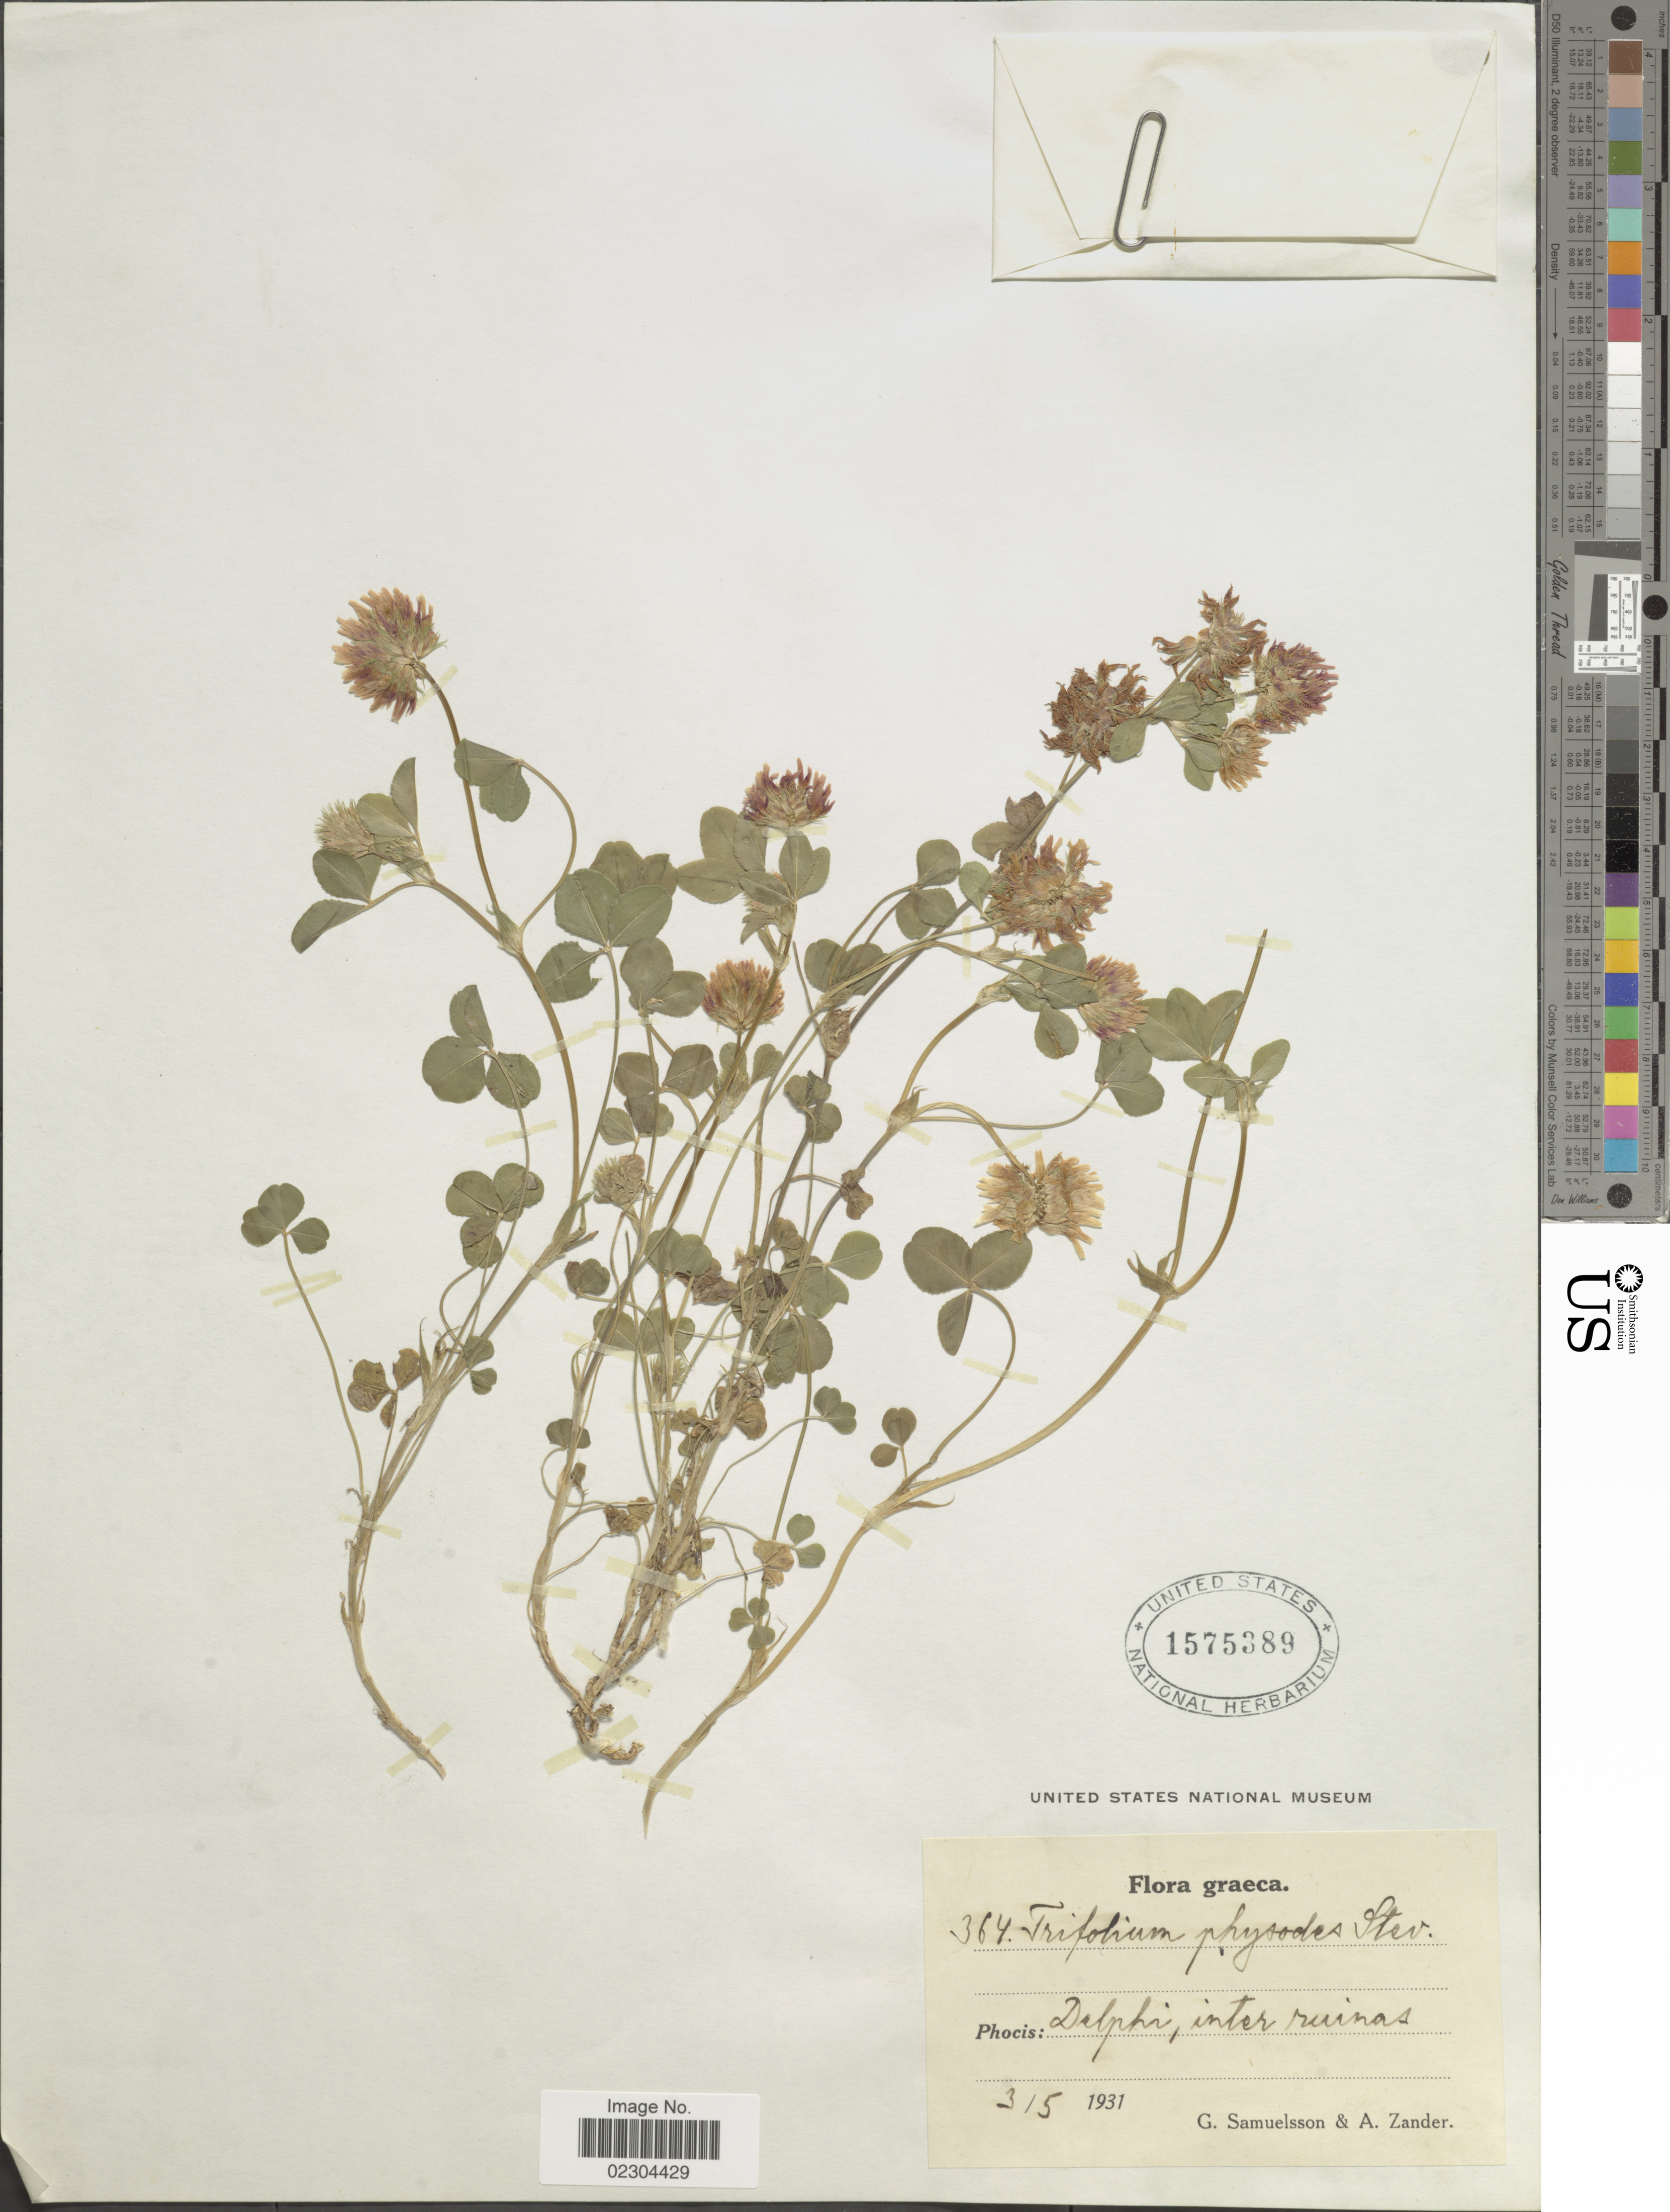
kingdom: Plantae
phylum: Tracheophyta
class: Magnoliopsida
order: Fabales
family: Fabaceae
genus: Trifolium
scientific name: Trifolium physodes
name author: M. Bieb.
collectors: G. Samuelsson & A. Zander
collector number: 364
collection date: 1931-05-03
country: Greece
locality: Phocis: Delphi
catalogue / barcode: US 1575389